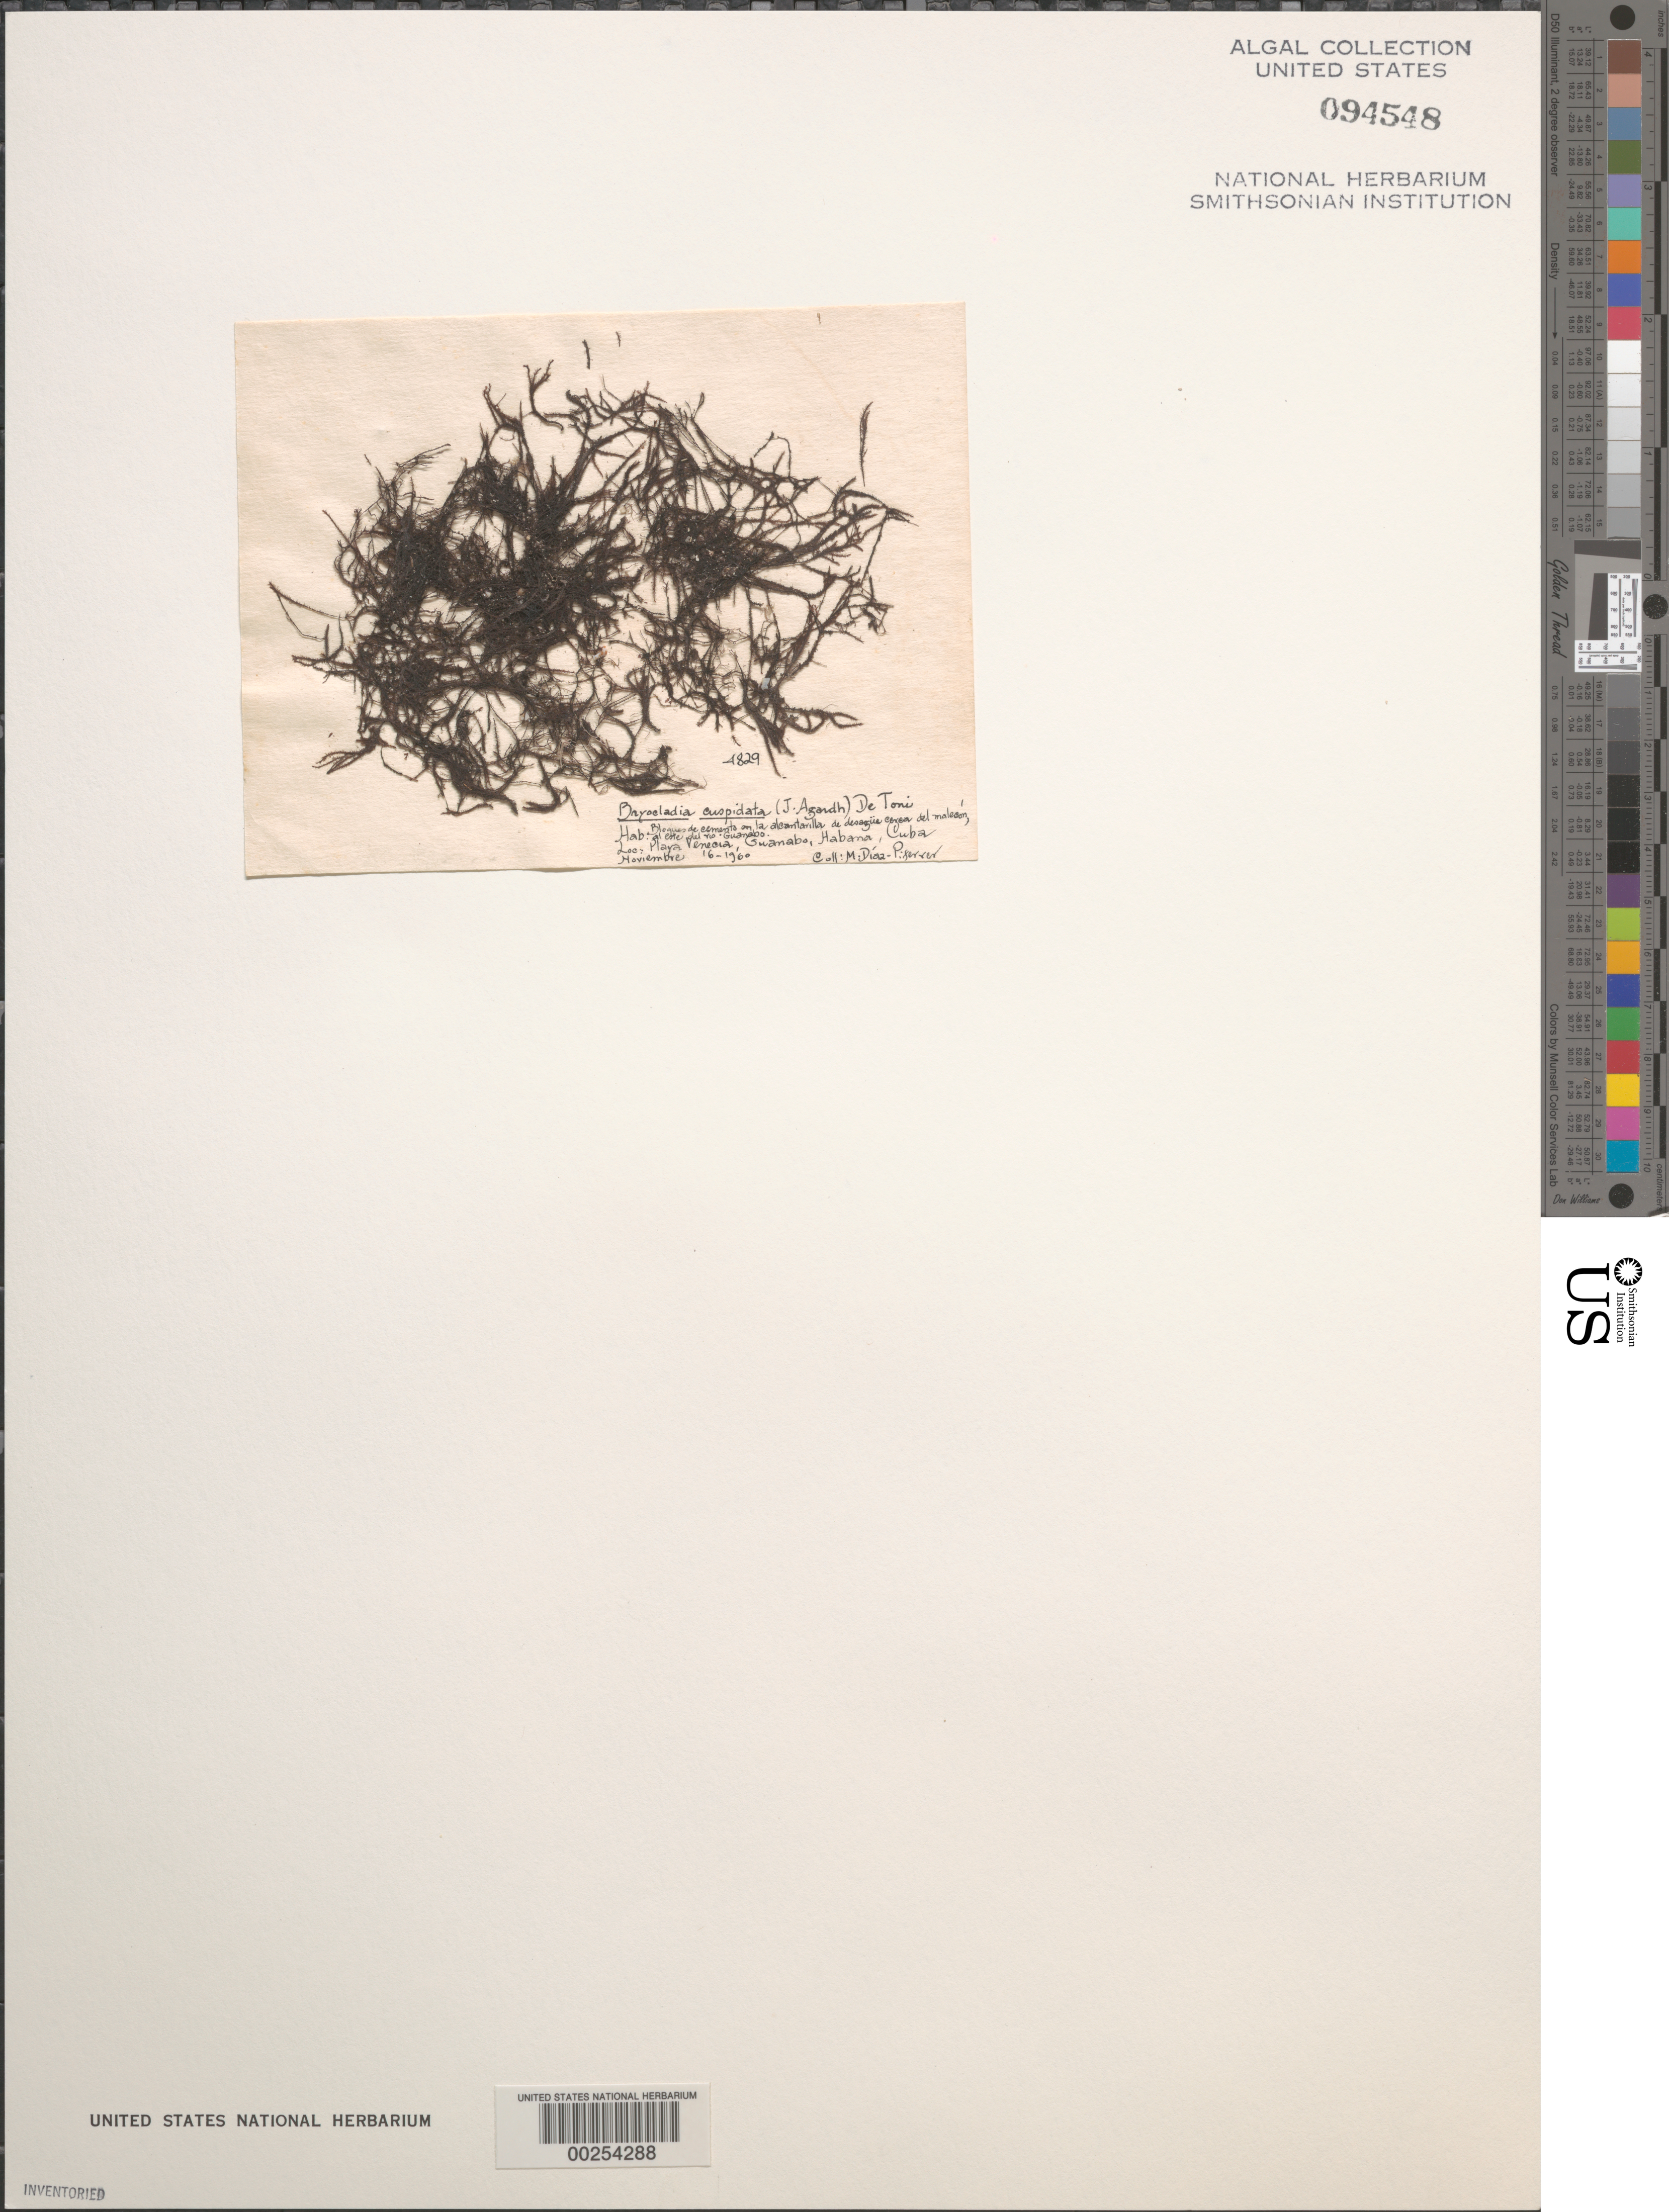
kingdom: Plantae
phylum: Rhodophyta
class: Florideophyceae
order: Ceramiales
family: Rhodomelaceae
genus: Bryocladia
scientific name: Bryocladia cuspidata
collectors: M. Diaz-Piferrer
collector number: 4829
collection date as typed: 16 Nov 1960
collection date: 1960-11-16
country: Cuba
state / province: La Habana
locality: Playa venecia, guanabo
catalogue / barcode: US 94548